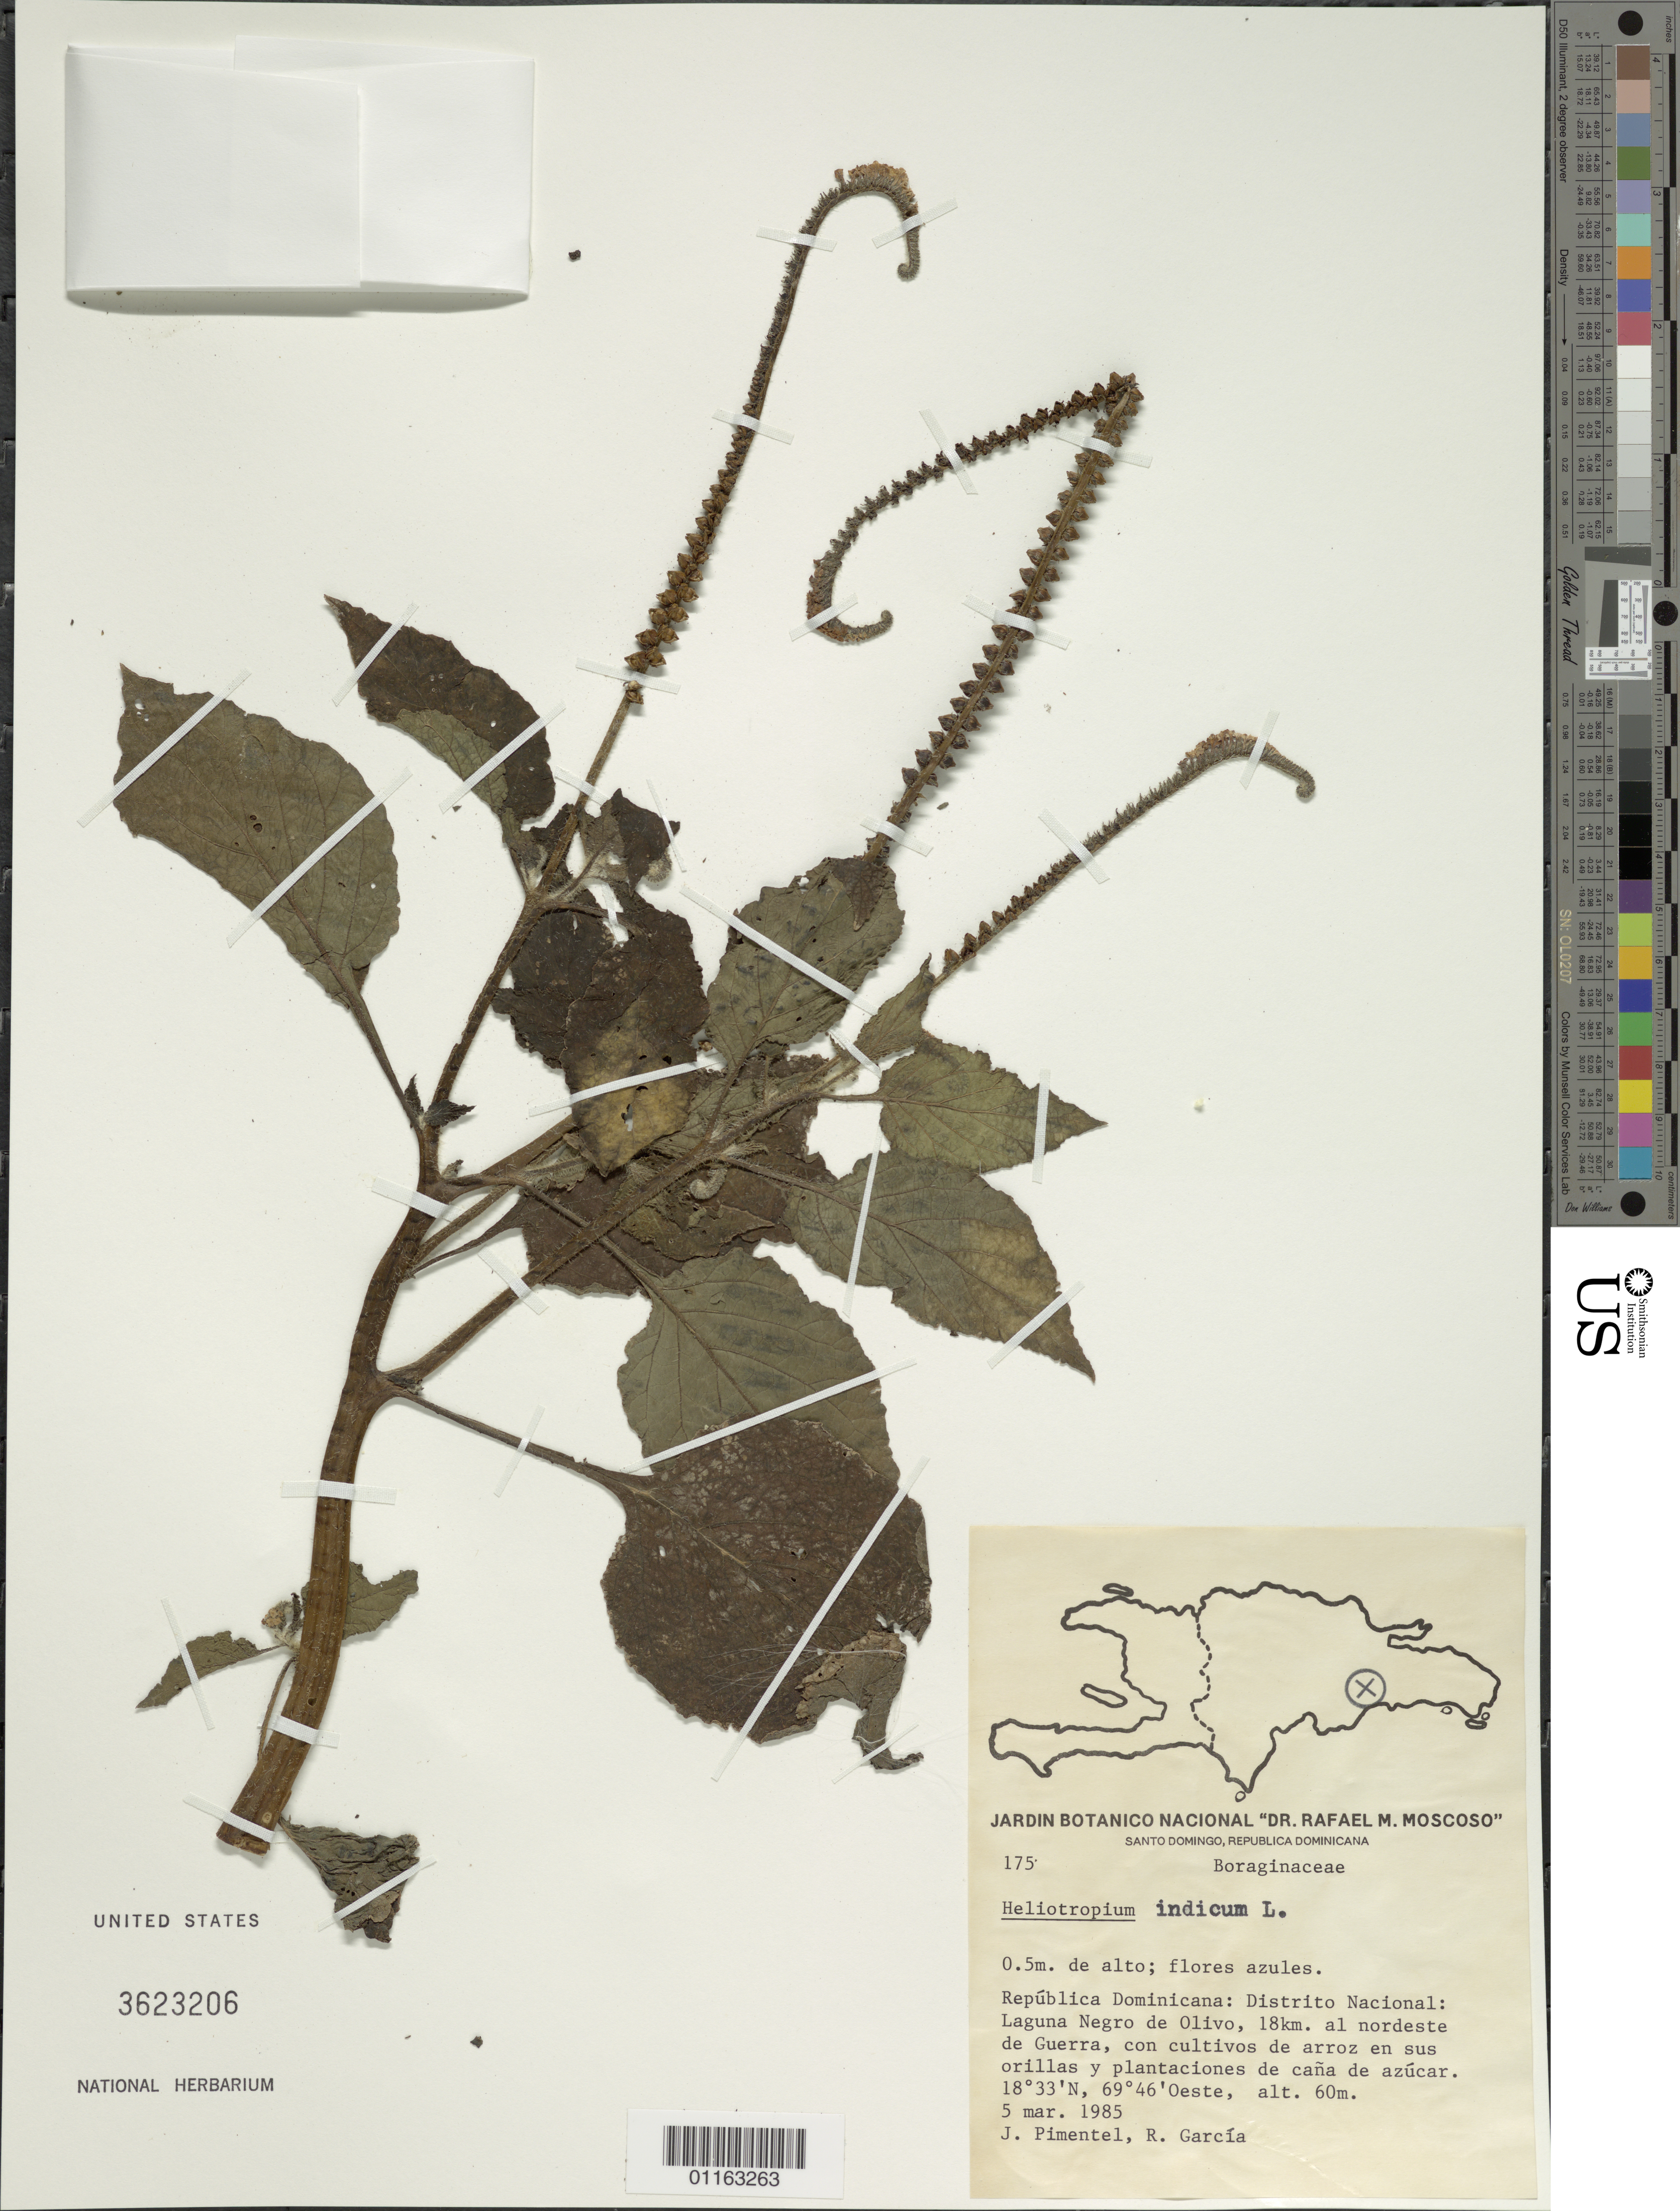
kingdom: Plantae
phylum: Tracheophyta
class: Magnoliopsida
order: Boraginales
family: Heliotropiaceae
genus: Heliotropium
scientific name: Heliotropium indicum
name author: L.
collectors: J. Pimentel & R. G. García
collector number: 175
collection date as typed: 05 Mar 1985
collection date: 1985-03-05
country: Dominican Republic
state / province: Santo Domingo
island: Hispaniola I.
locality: laguna Negro de Olivo, 18km. NE de Guerra, con cultivos de arroz en sus orillas y plantaciones de cana de azucar.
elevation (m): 60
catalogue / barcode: US 3623206